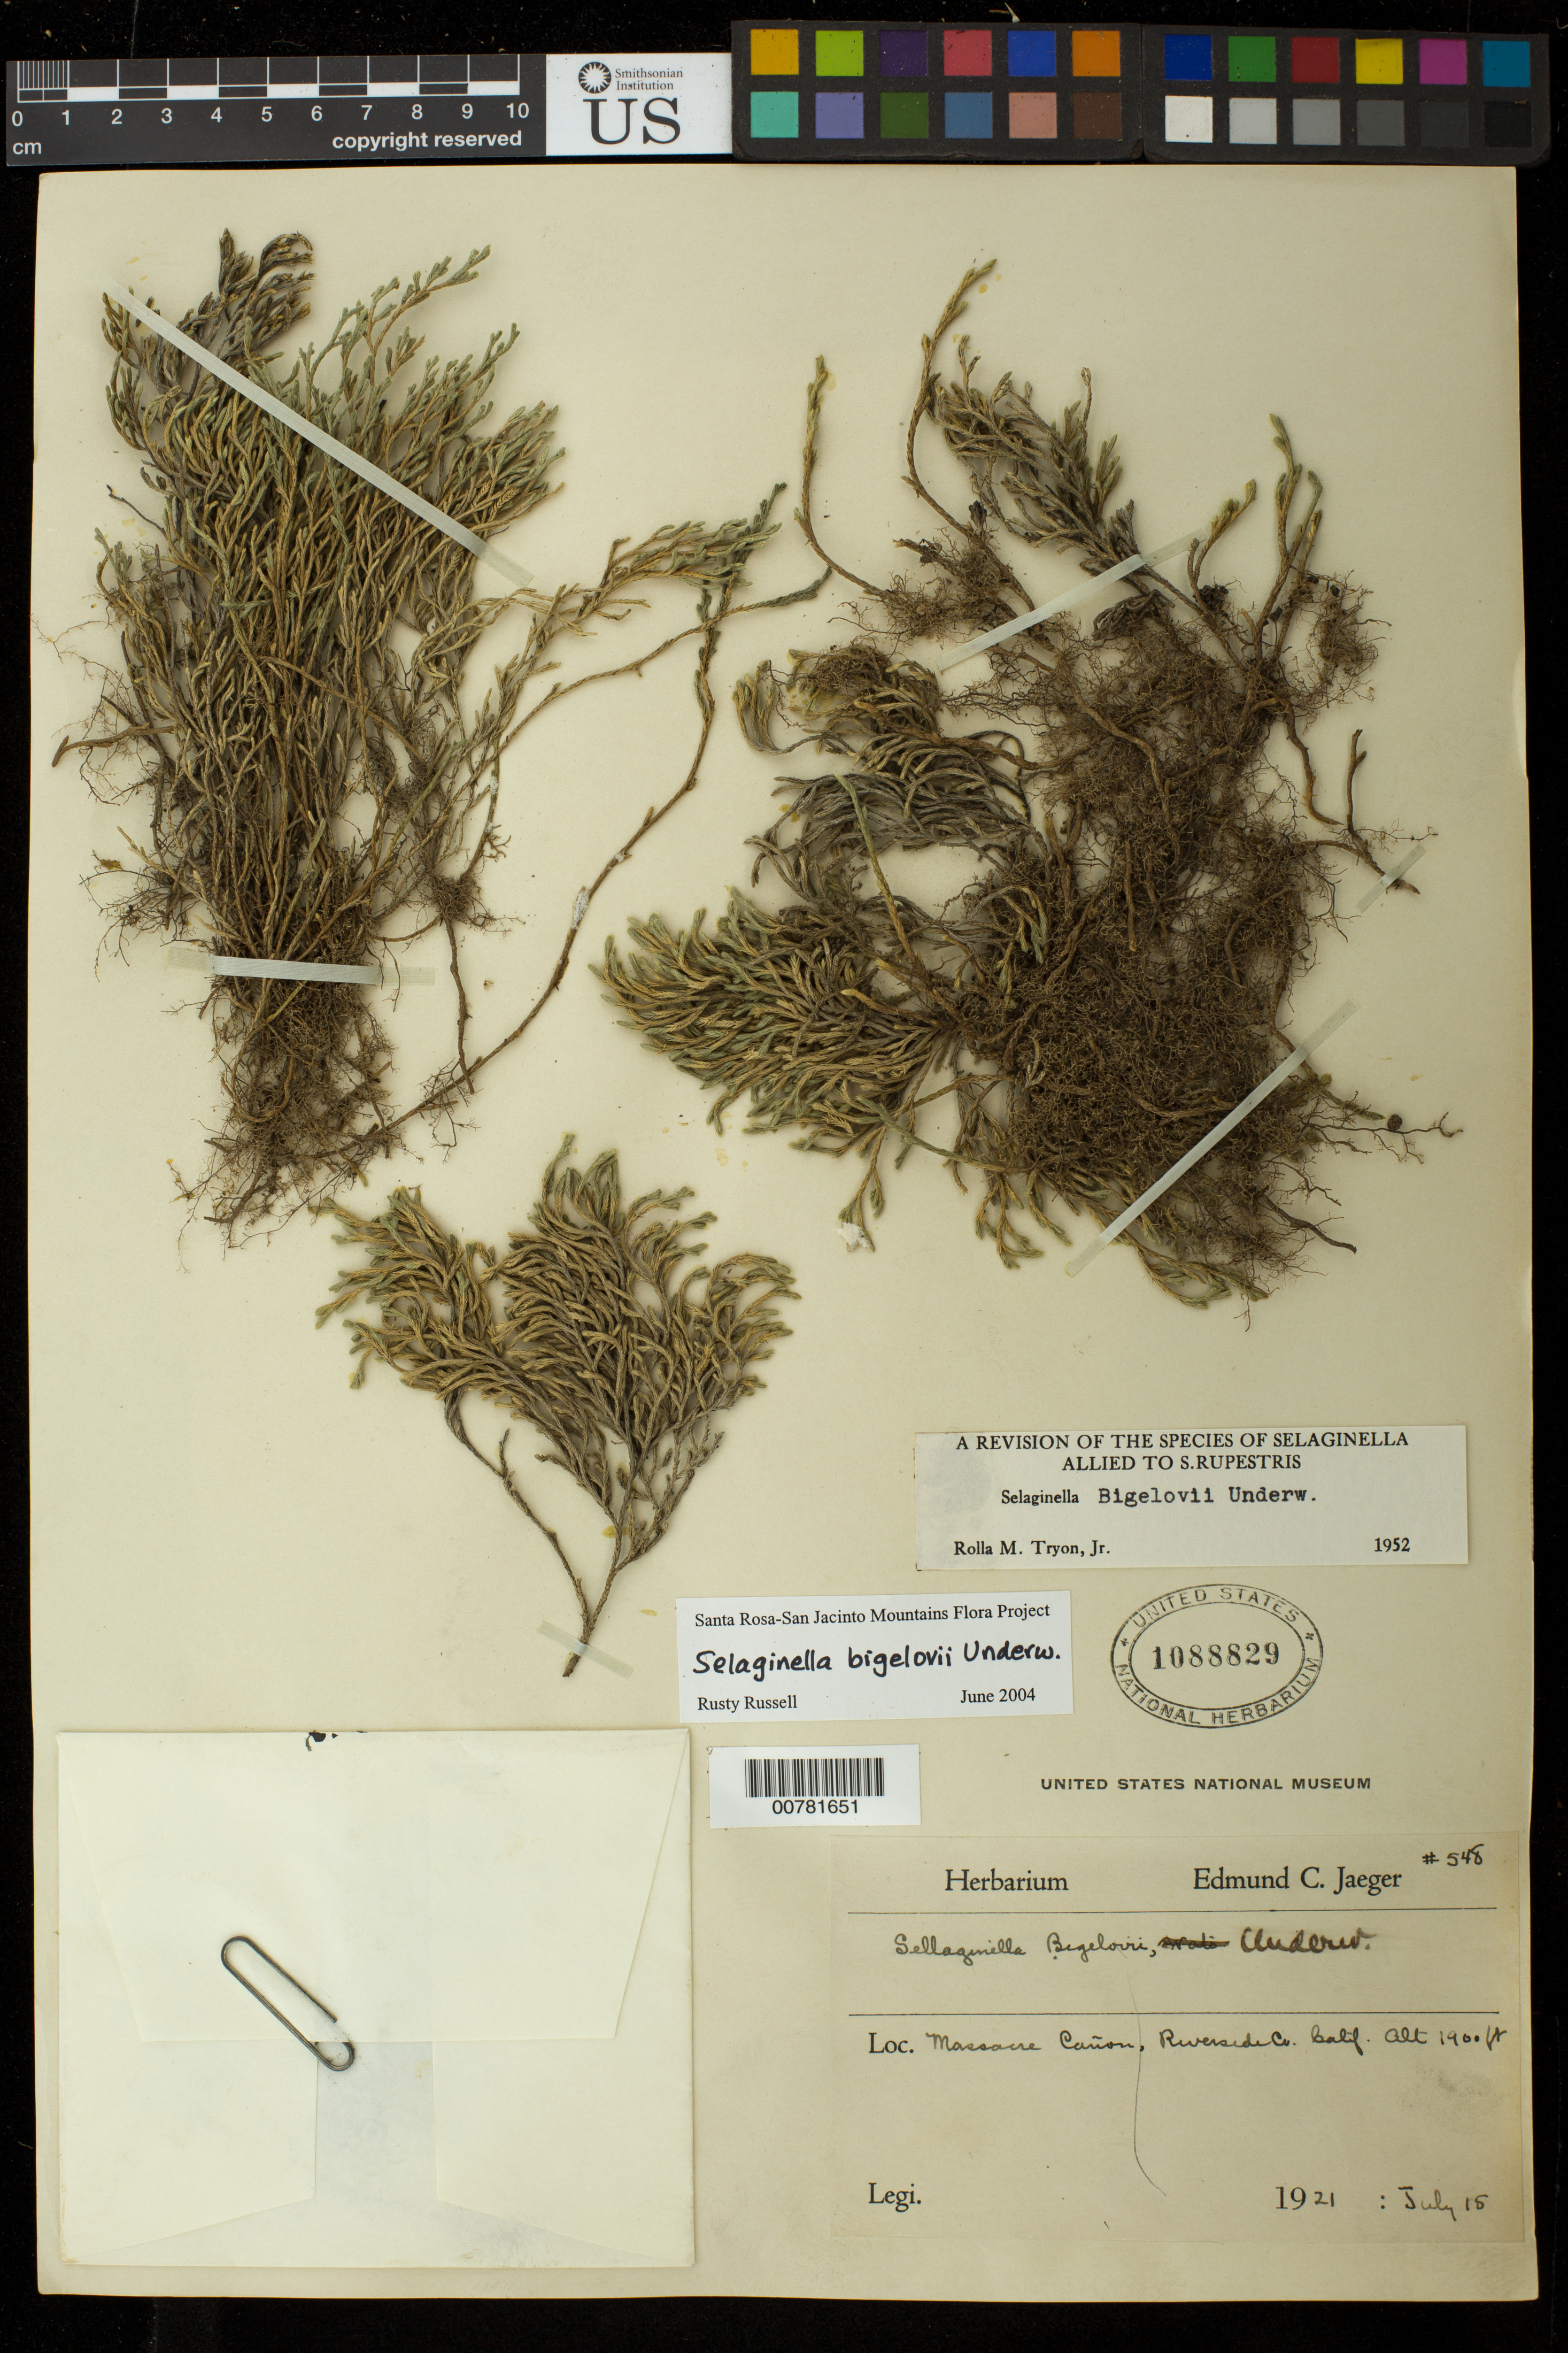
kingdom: Plantae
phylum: Tracheophyta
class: Lycopodiopsida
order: Selaginellales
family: Selaginellaceae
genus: Selaginella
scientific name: Selaginella bigelovii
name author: Underw.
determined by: Russell, R.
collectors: E. Jaeger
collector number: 548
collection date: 1921-07-15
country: United States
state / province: California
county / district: Riverside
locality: Massacre Canyon.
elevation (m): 579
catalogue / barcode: US 1088829